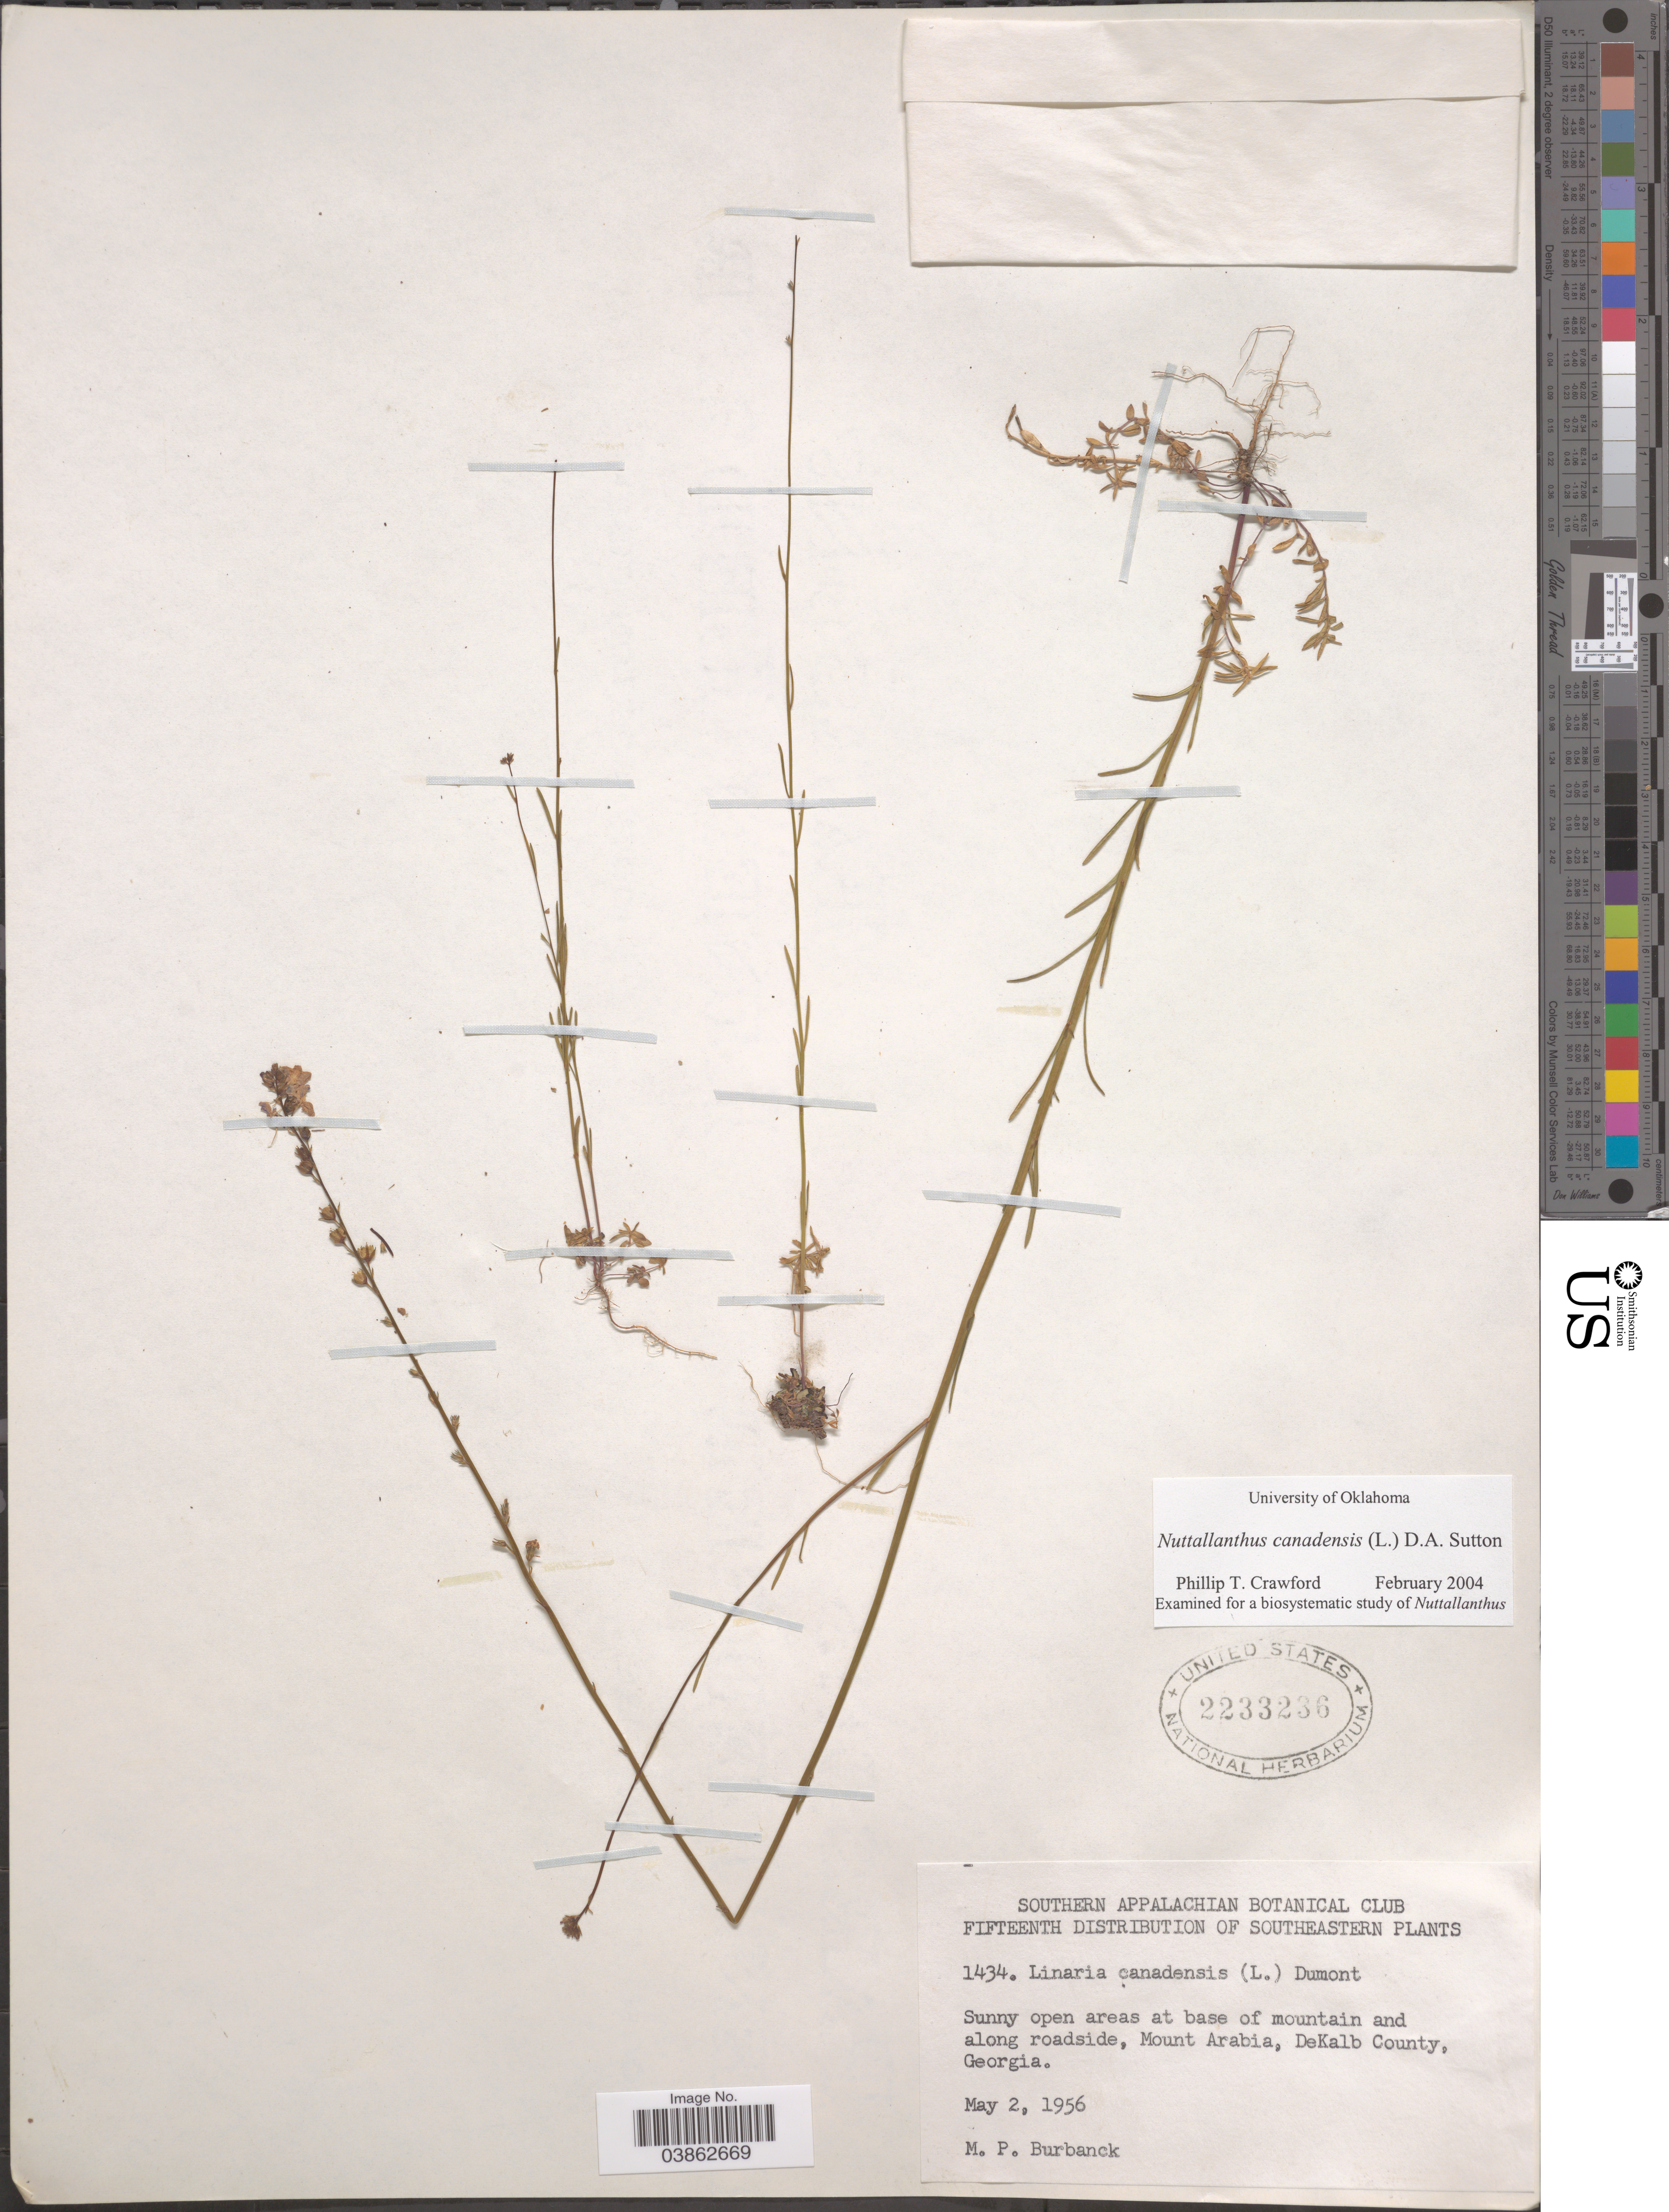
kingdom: Plantae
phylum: Tracheophyta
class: Magnoliopsida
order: Lamiales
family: Plantaginaceae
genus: Linaria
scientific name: Linaria canadensis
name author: (L.) Dum. Cours.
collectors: M. Burbanck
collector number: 1434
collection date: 1956-05-02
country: United States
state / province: Georgia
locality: Sunny open areas at base of mountain and along roadside, Mount Arabia, DeKalb County.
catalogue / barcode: US 2233236